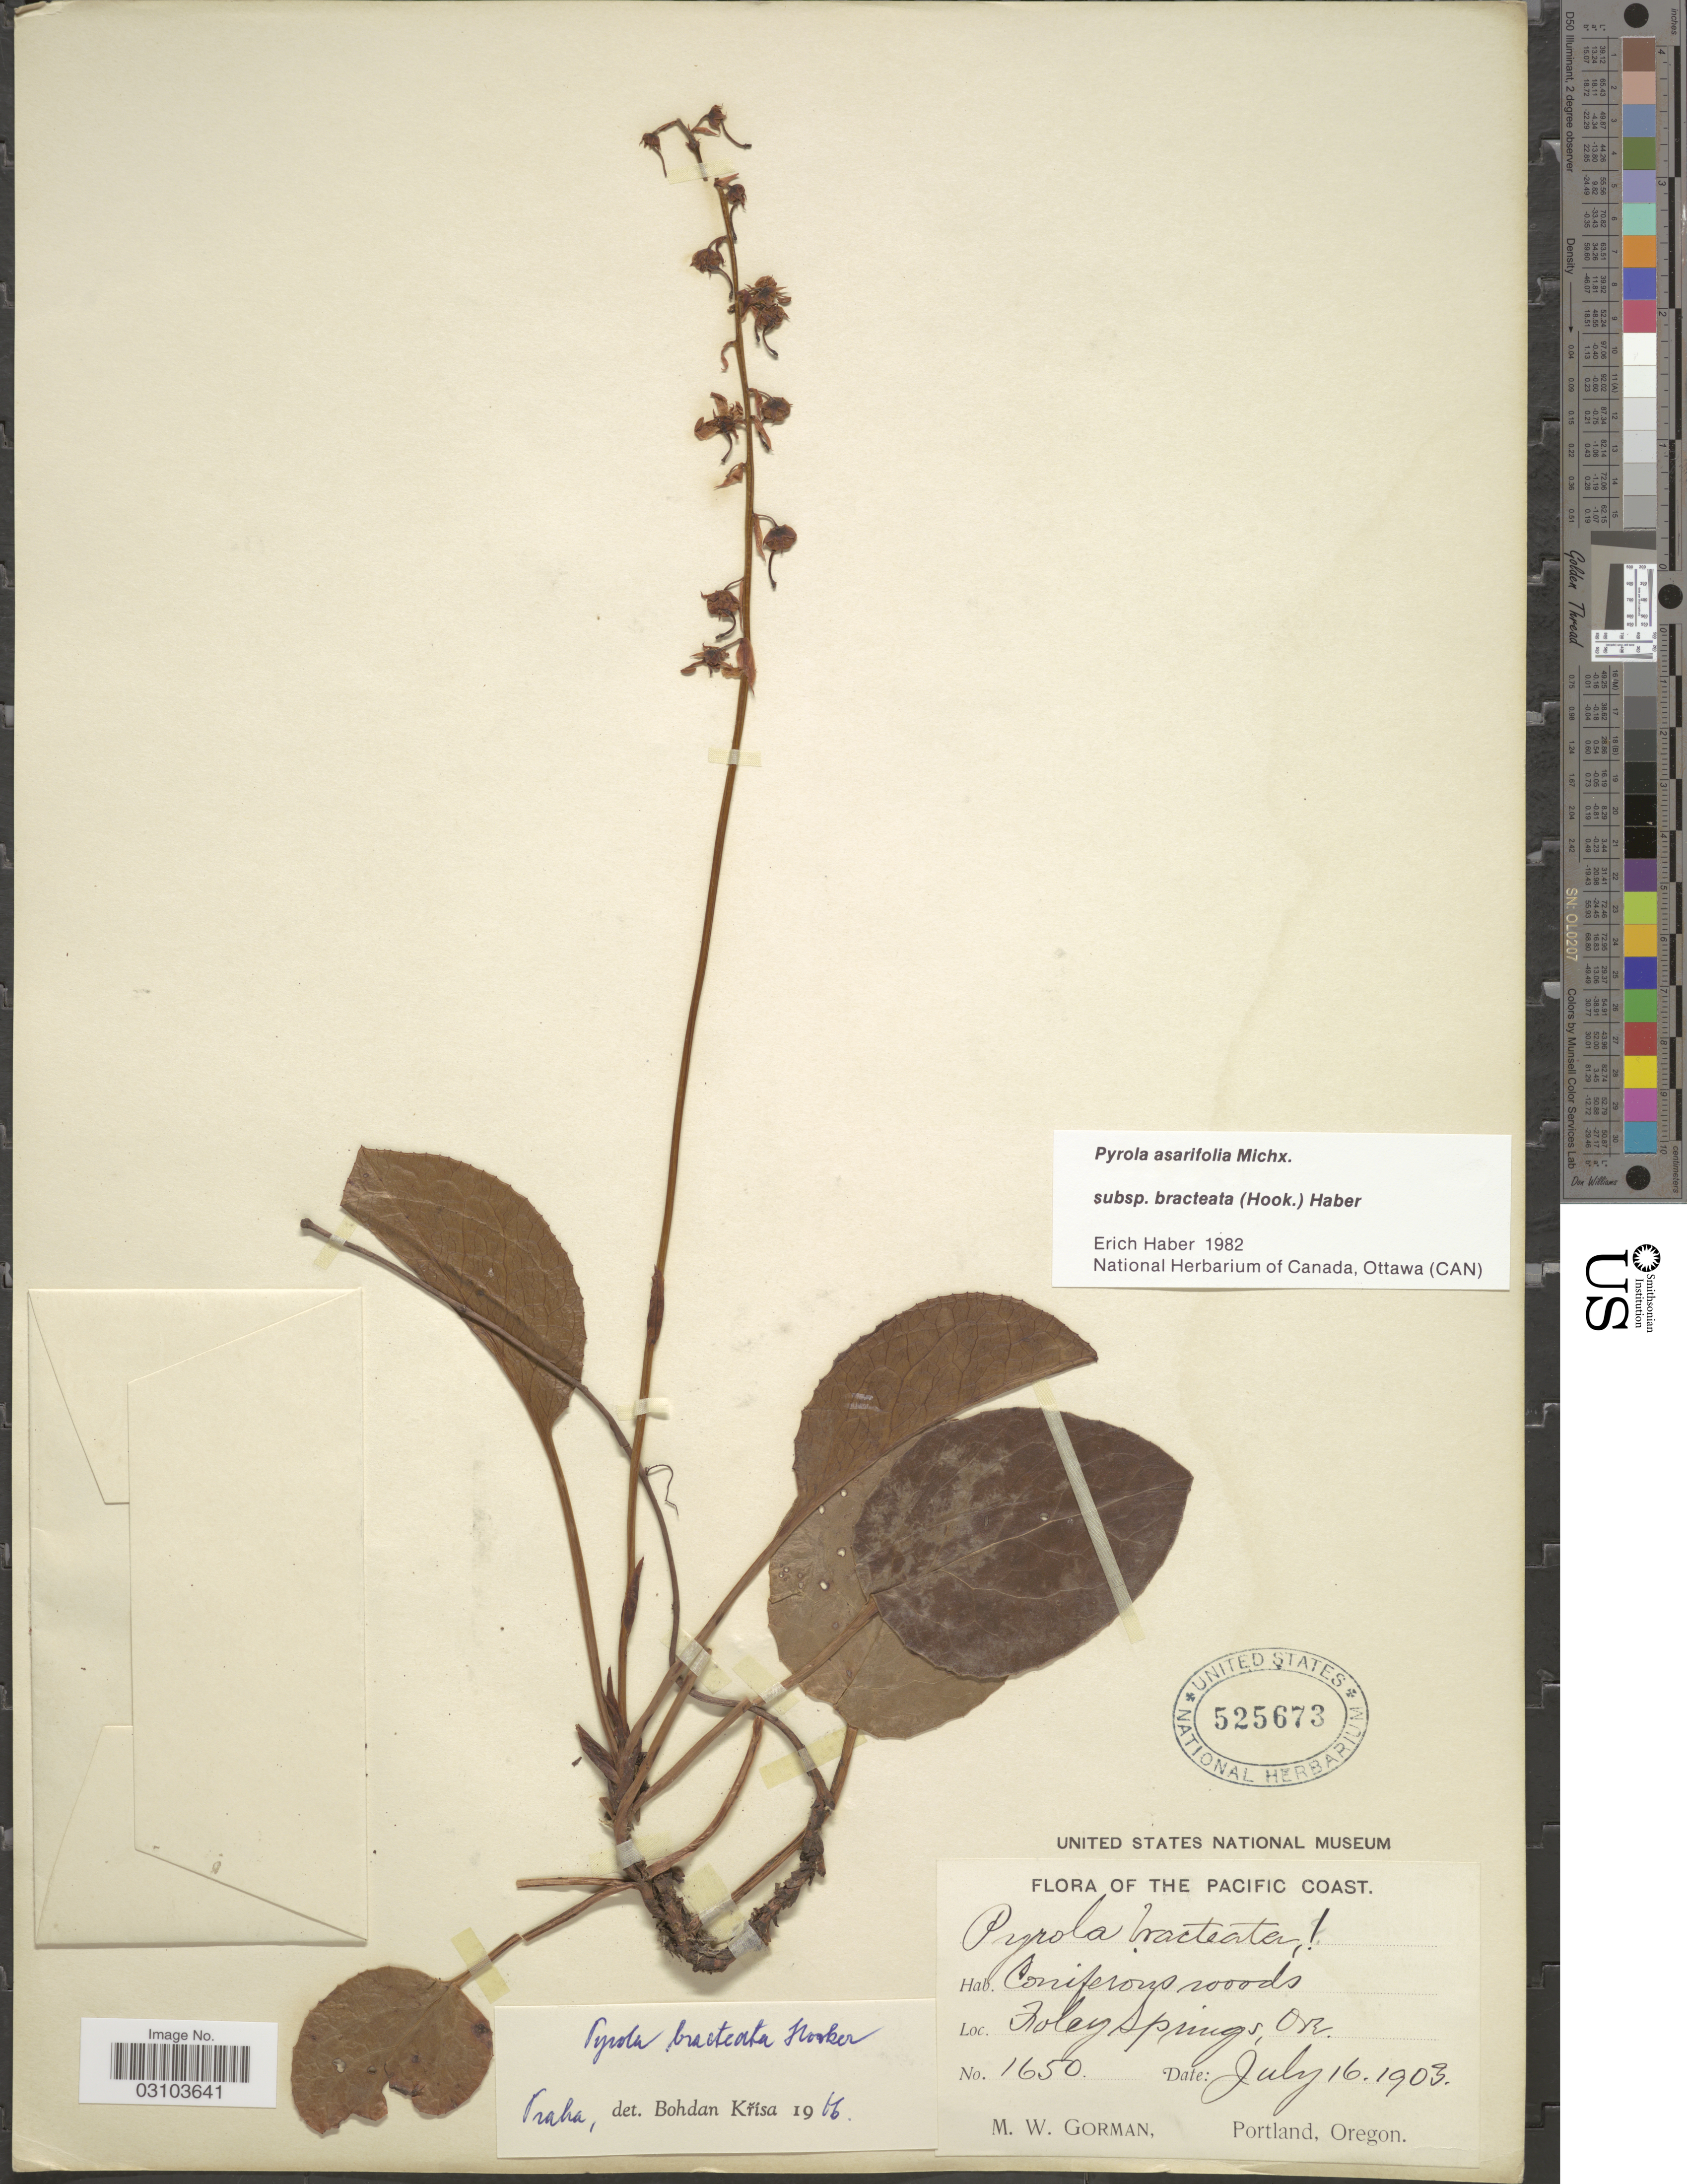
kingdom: Plantae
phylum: Tracheophyta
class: Magnoliopsida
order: Ericales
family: Ericaceae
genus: Pyrola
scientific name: Pyrola asarifolia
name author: Michx.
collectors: M. W. Gorman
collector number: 1650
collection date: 1903-07-16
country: United States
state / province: Oregon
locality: The Pacific Coast. Coniferous woods, Foley Springs.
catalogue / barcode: US 525673